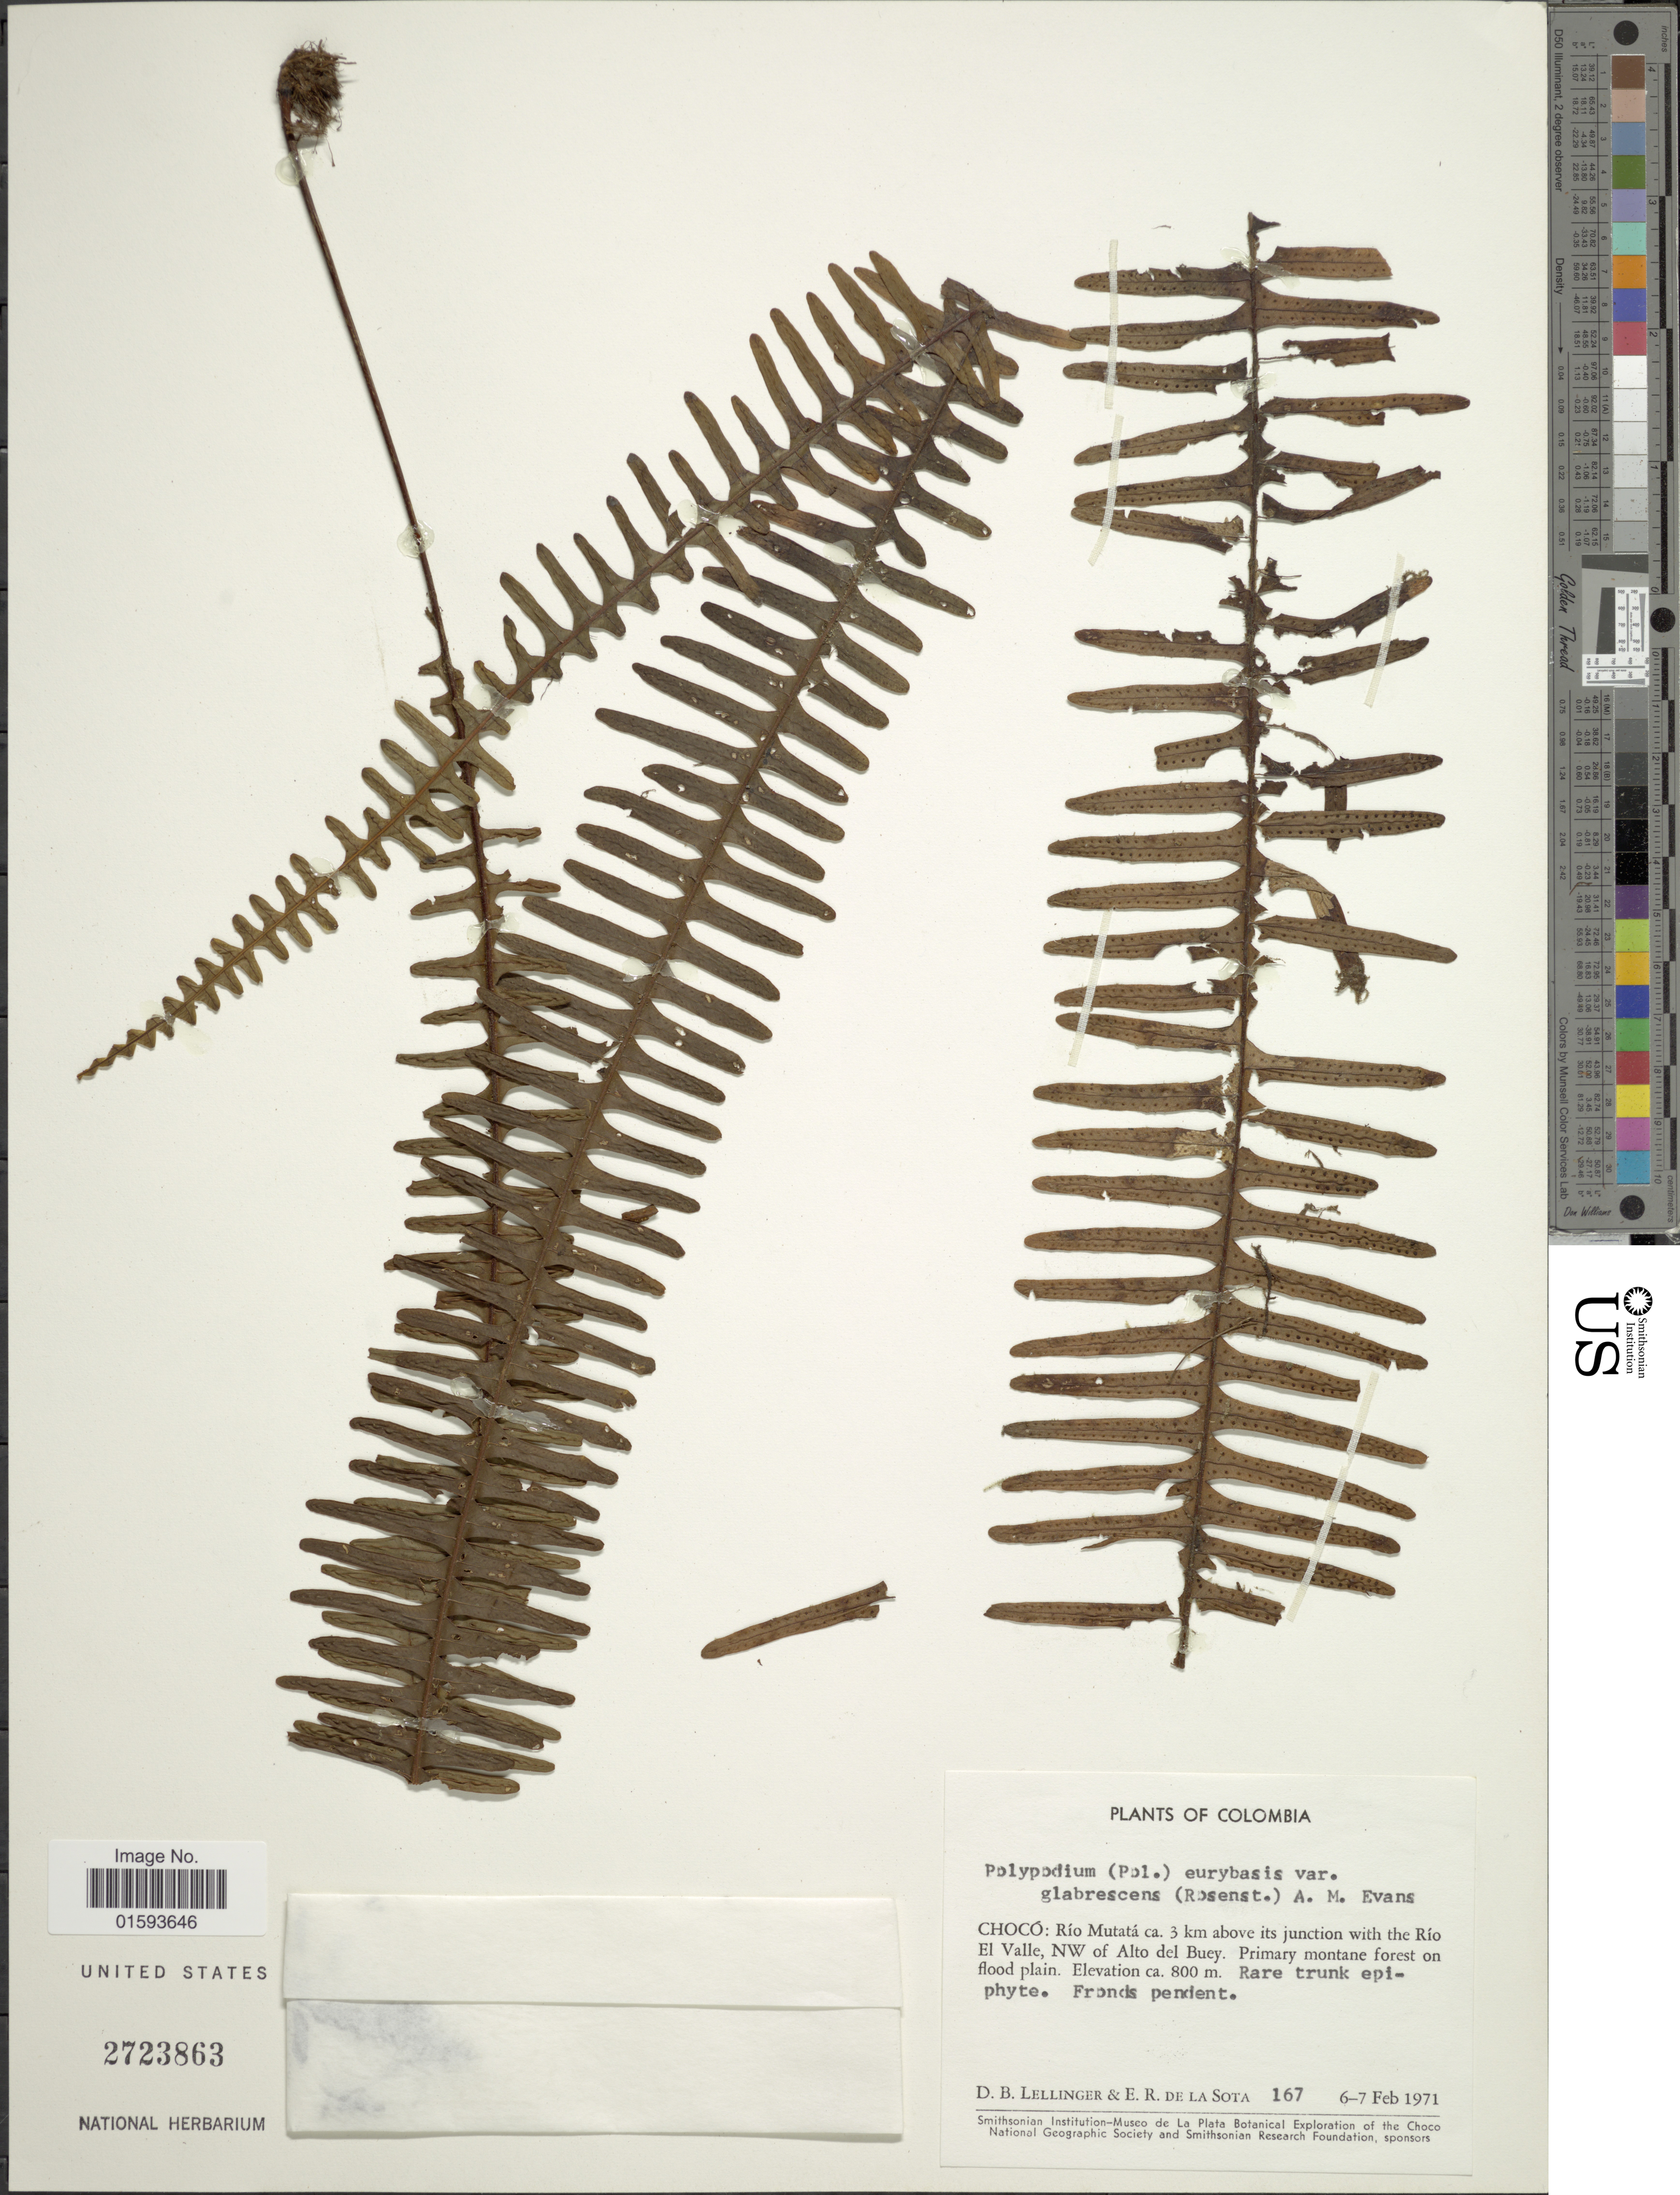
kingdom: Plantae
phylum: Tracheophyta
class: Polypodiopsida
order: Polypodiales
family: Polypodiaceae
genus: Pecluma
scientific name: Pecluma eurybasis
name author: (C. Chr.) M.G. Price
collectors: D. B. Lellinger & E. R. de la Sota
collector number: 167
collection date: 1971-02-06/1971-02-07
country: Colombia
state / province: Chocó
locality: Rio Mutata, ca. 3 km above its junction with the Rio El Valle, NW of Alto del Buey. Primary montane forest on flood plain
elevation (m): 800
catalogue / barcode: US 2723863